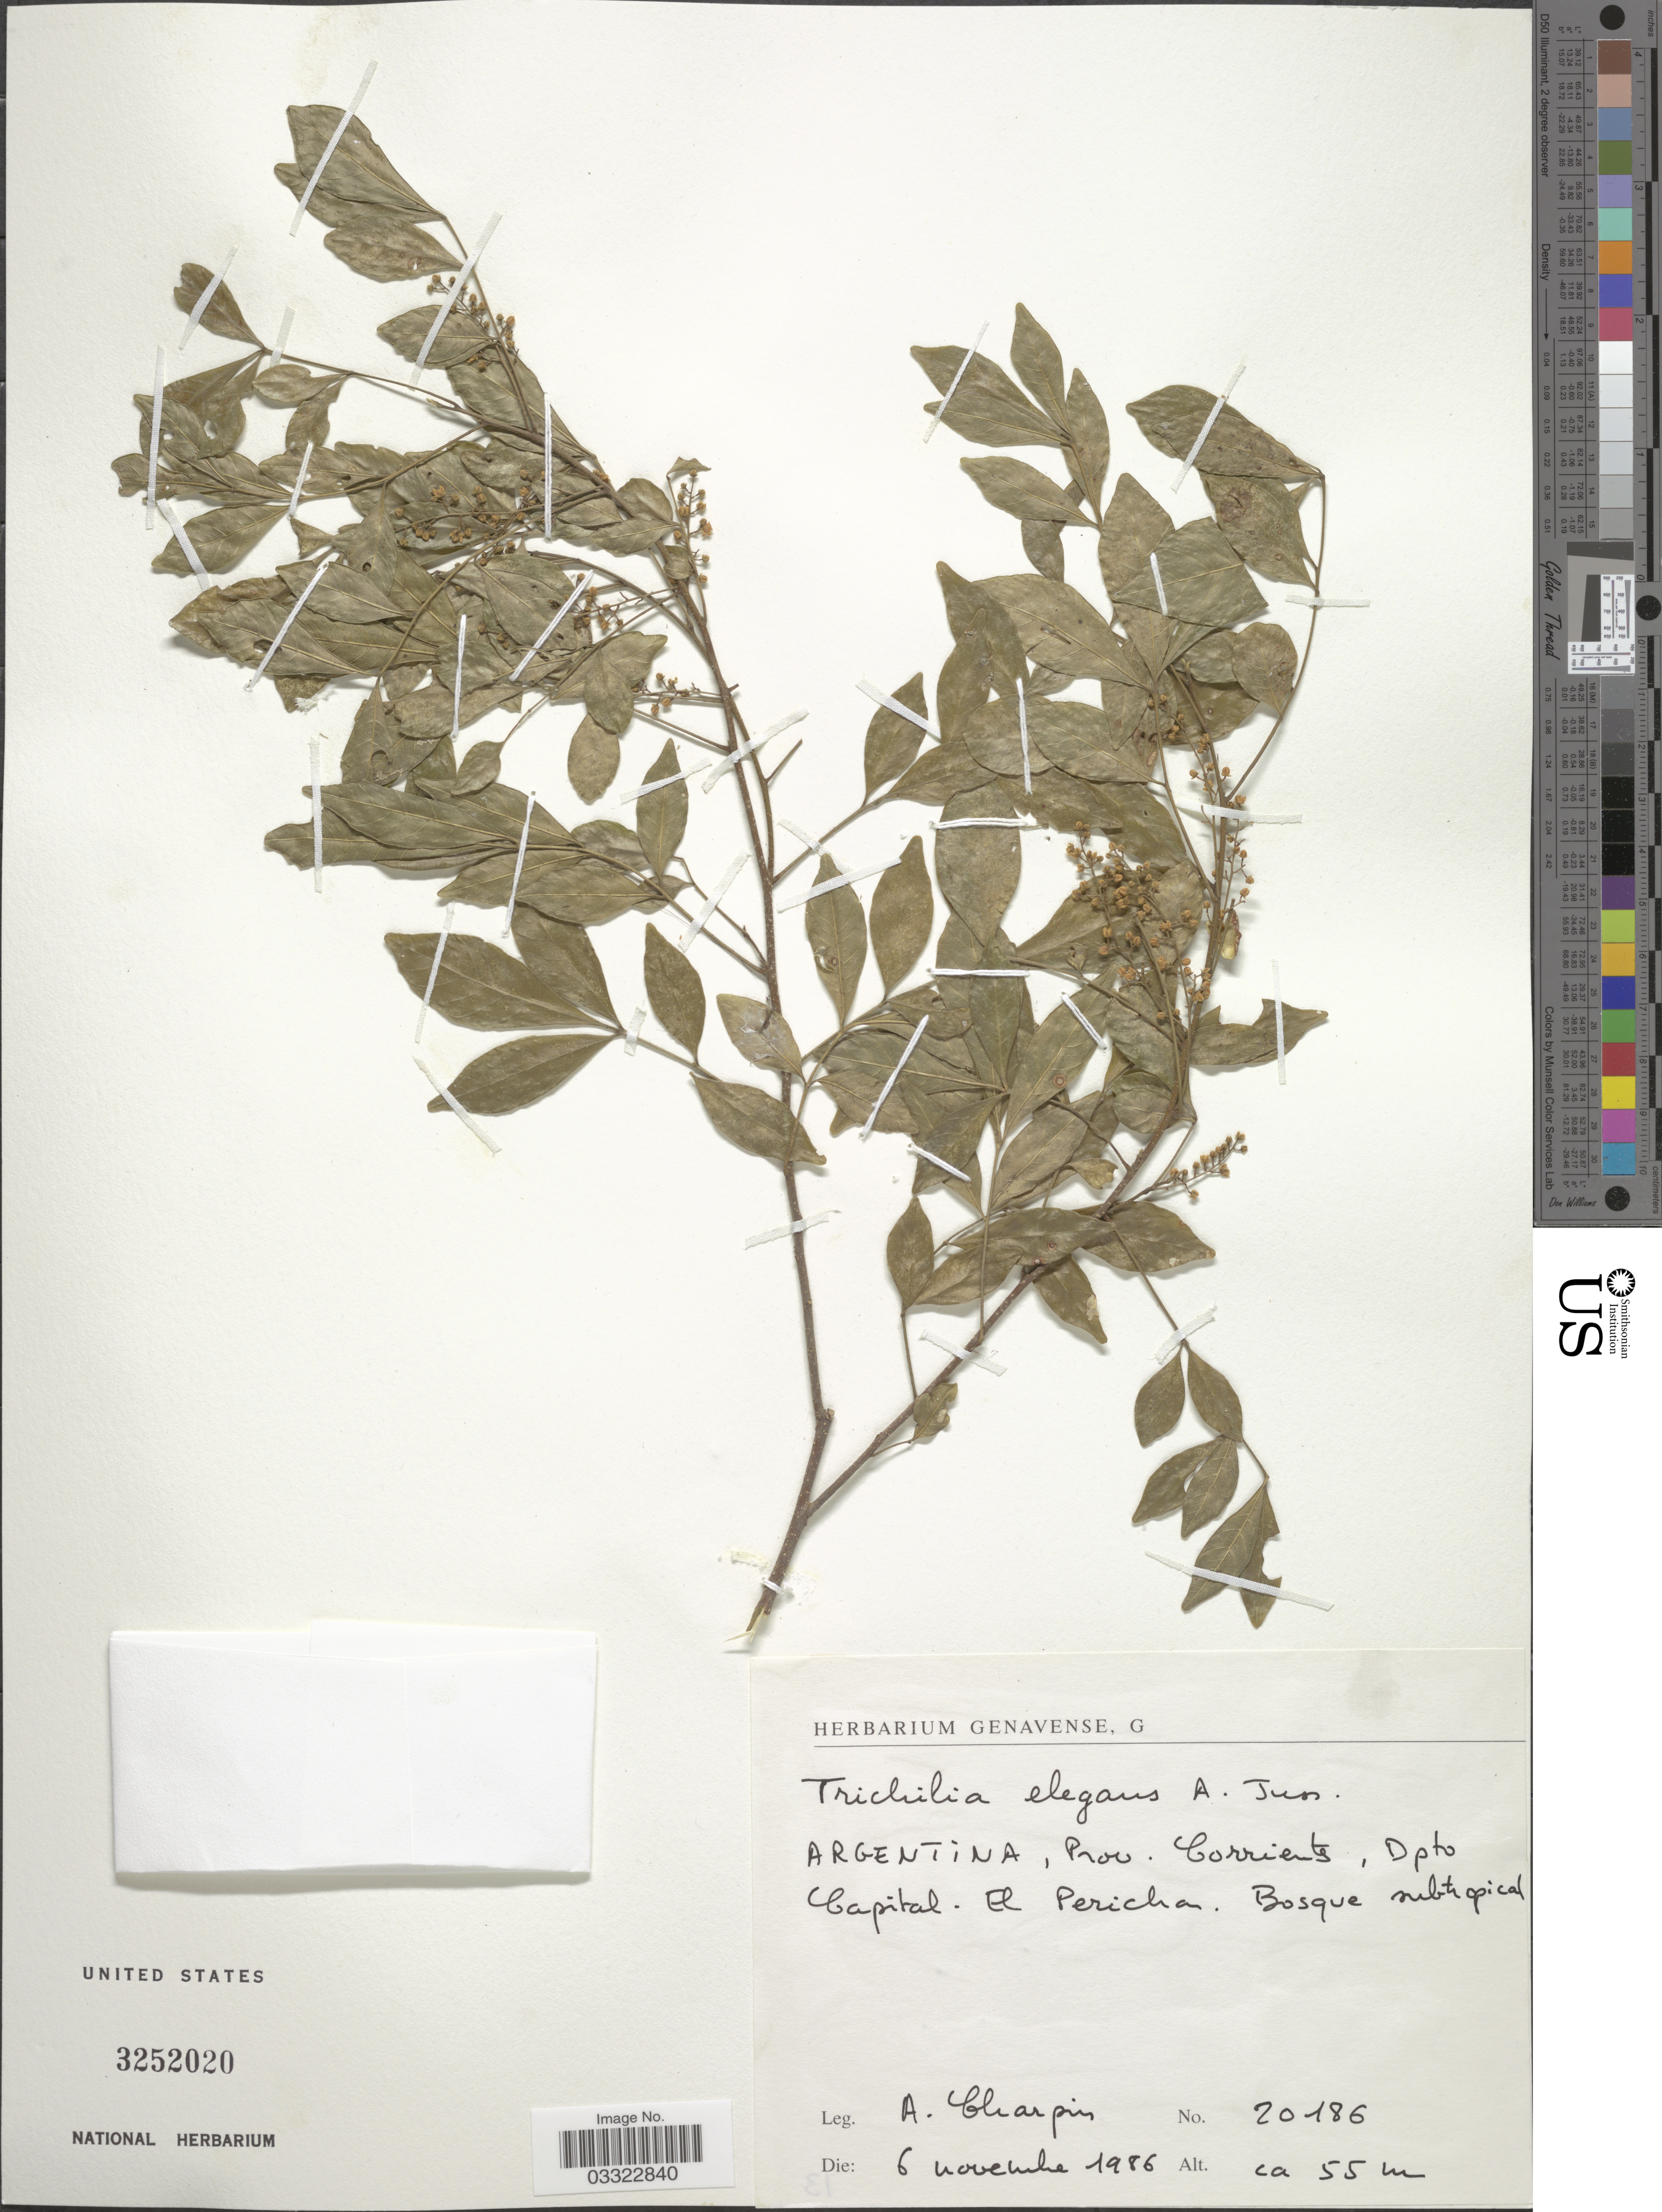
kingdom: Plantae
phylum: Tracheophyta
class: Magnoliopsida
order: Sapindales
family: Meliaceae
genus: Trichilia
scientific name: Trichilia elegans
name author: A. Juss.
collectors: A. Charpin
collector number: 20186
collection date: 1986-11-06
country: Argentina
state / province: Corrientes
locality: Dpto. Capital. El Pericha.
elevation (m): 55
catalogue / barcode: US 3252020